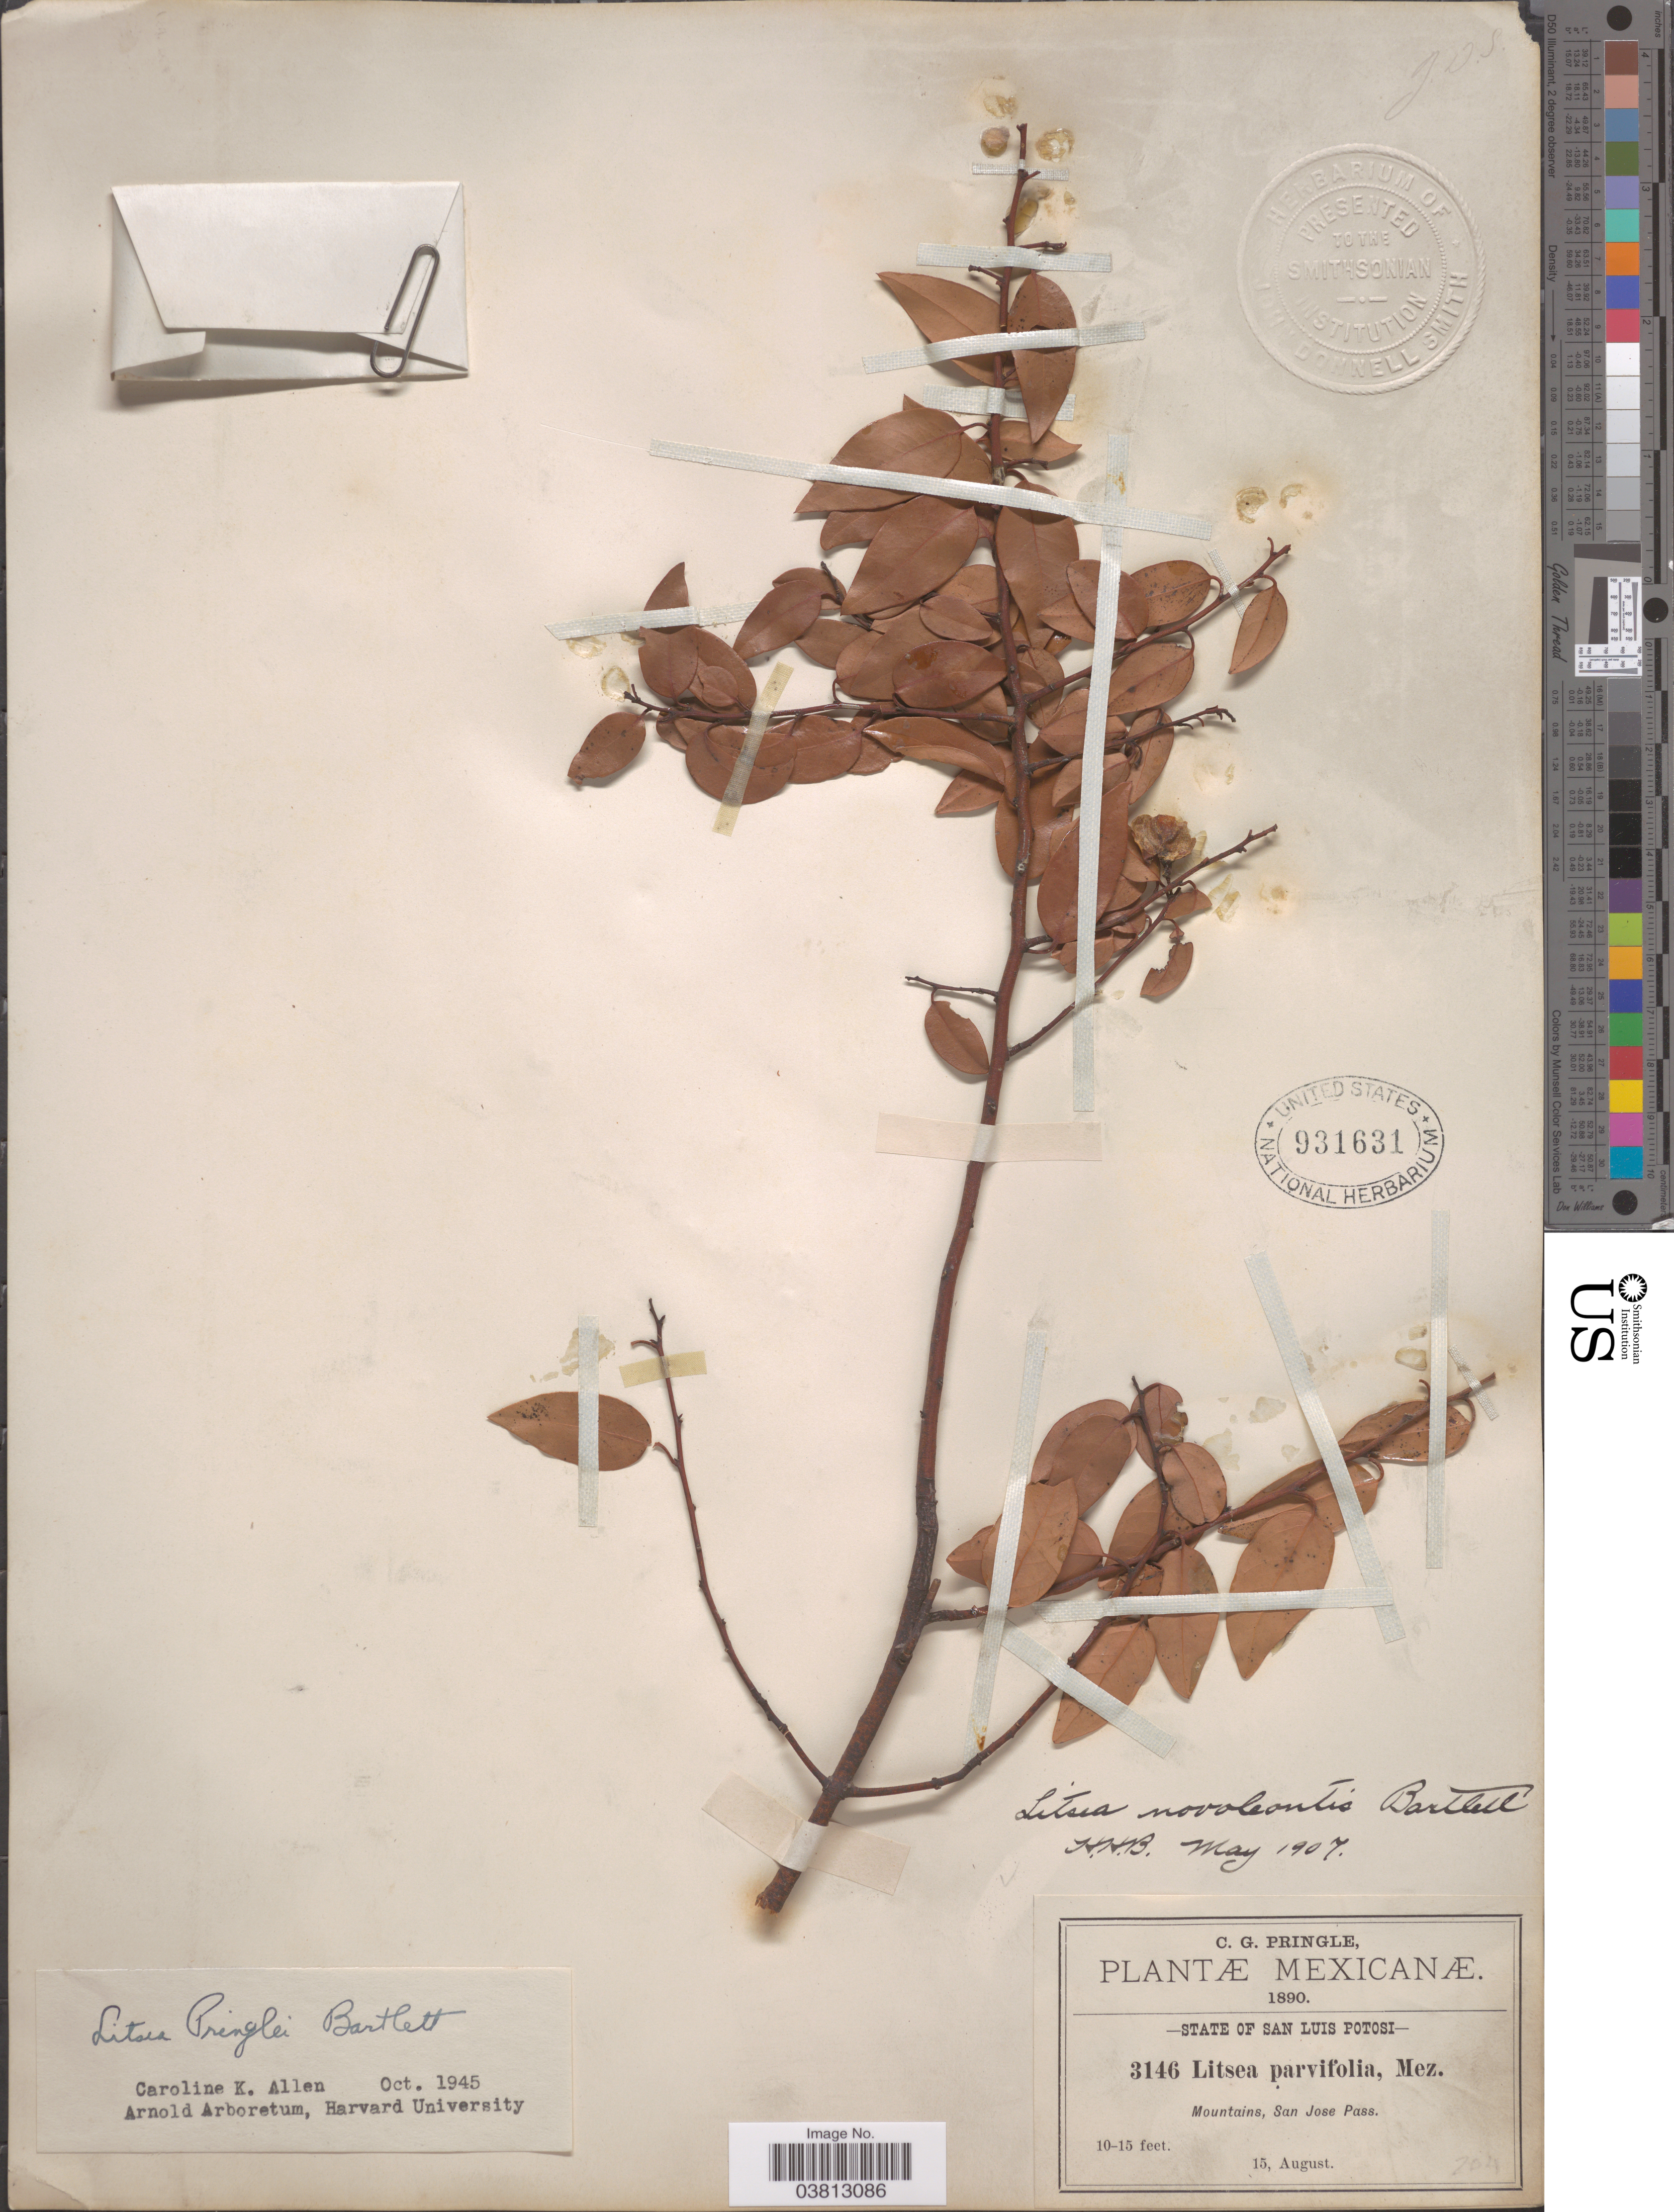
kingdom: Plantae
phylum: Tracheophyta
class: Magnoliopsida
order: Laurales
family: Lauraceae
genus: Litsea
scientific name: Litsea pringlei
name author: Bartlett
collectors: C. G. Pringle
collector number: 3146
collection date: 1890-08-15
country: Mexico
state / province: San Luis Potosí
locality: Mountains, San Jose Pass.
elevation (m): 3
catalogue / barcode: US 931631